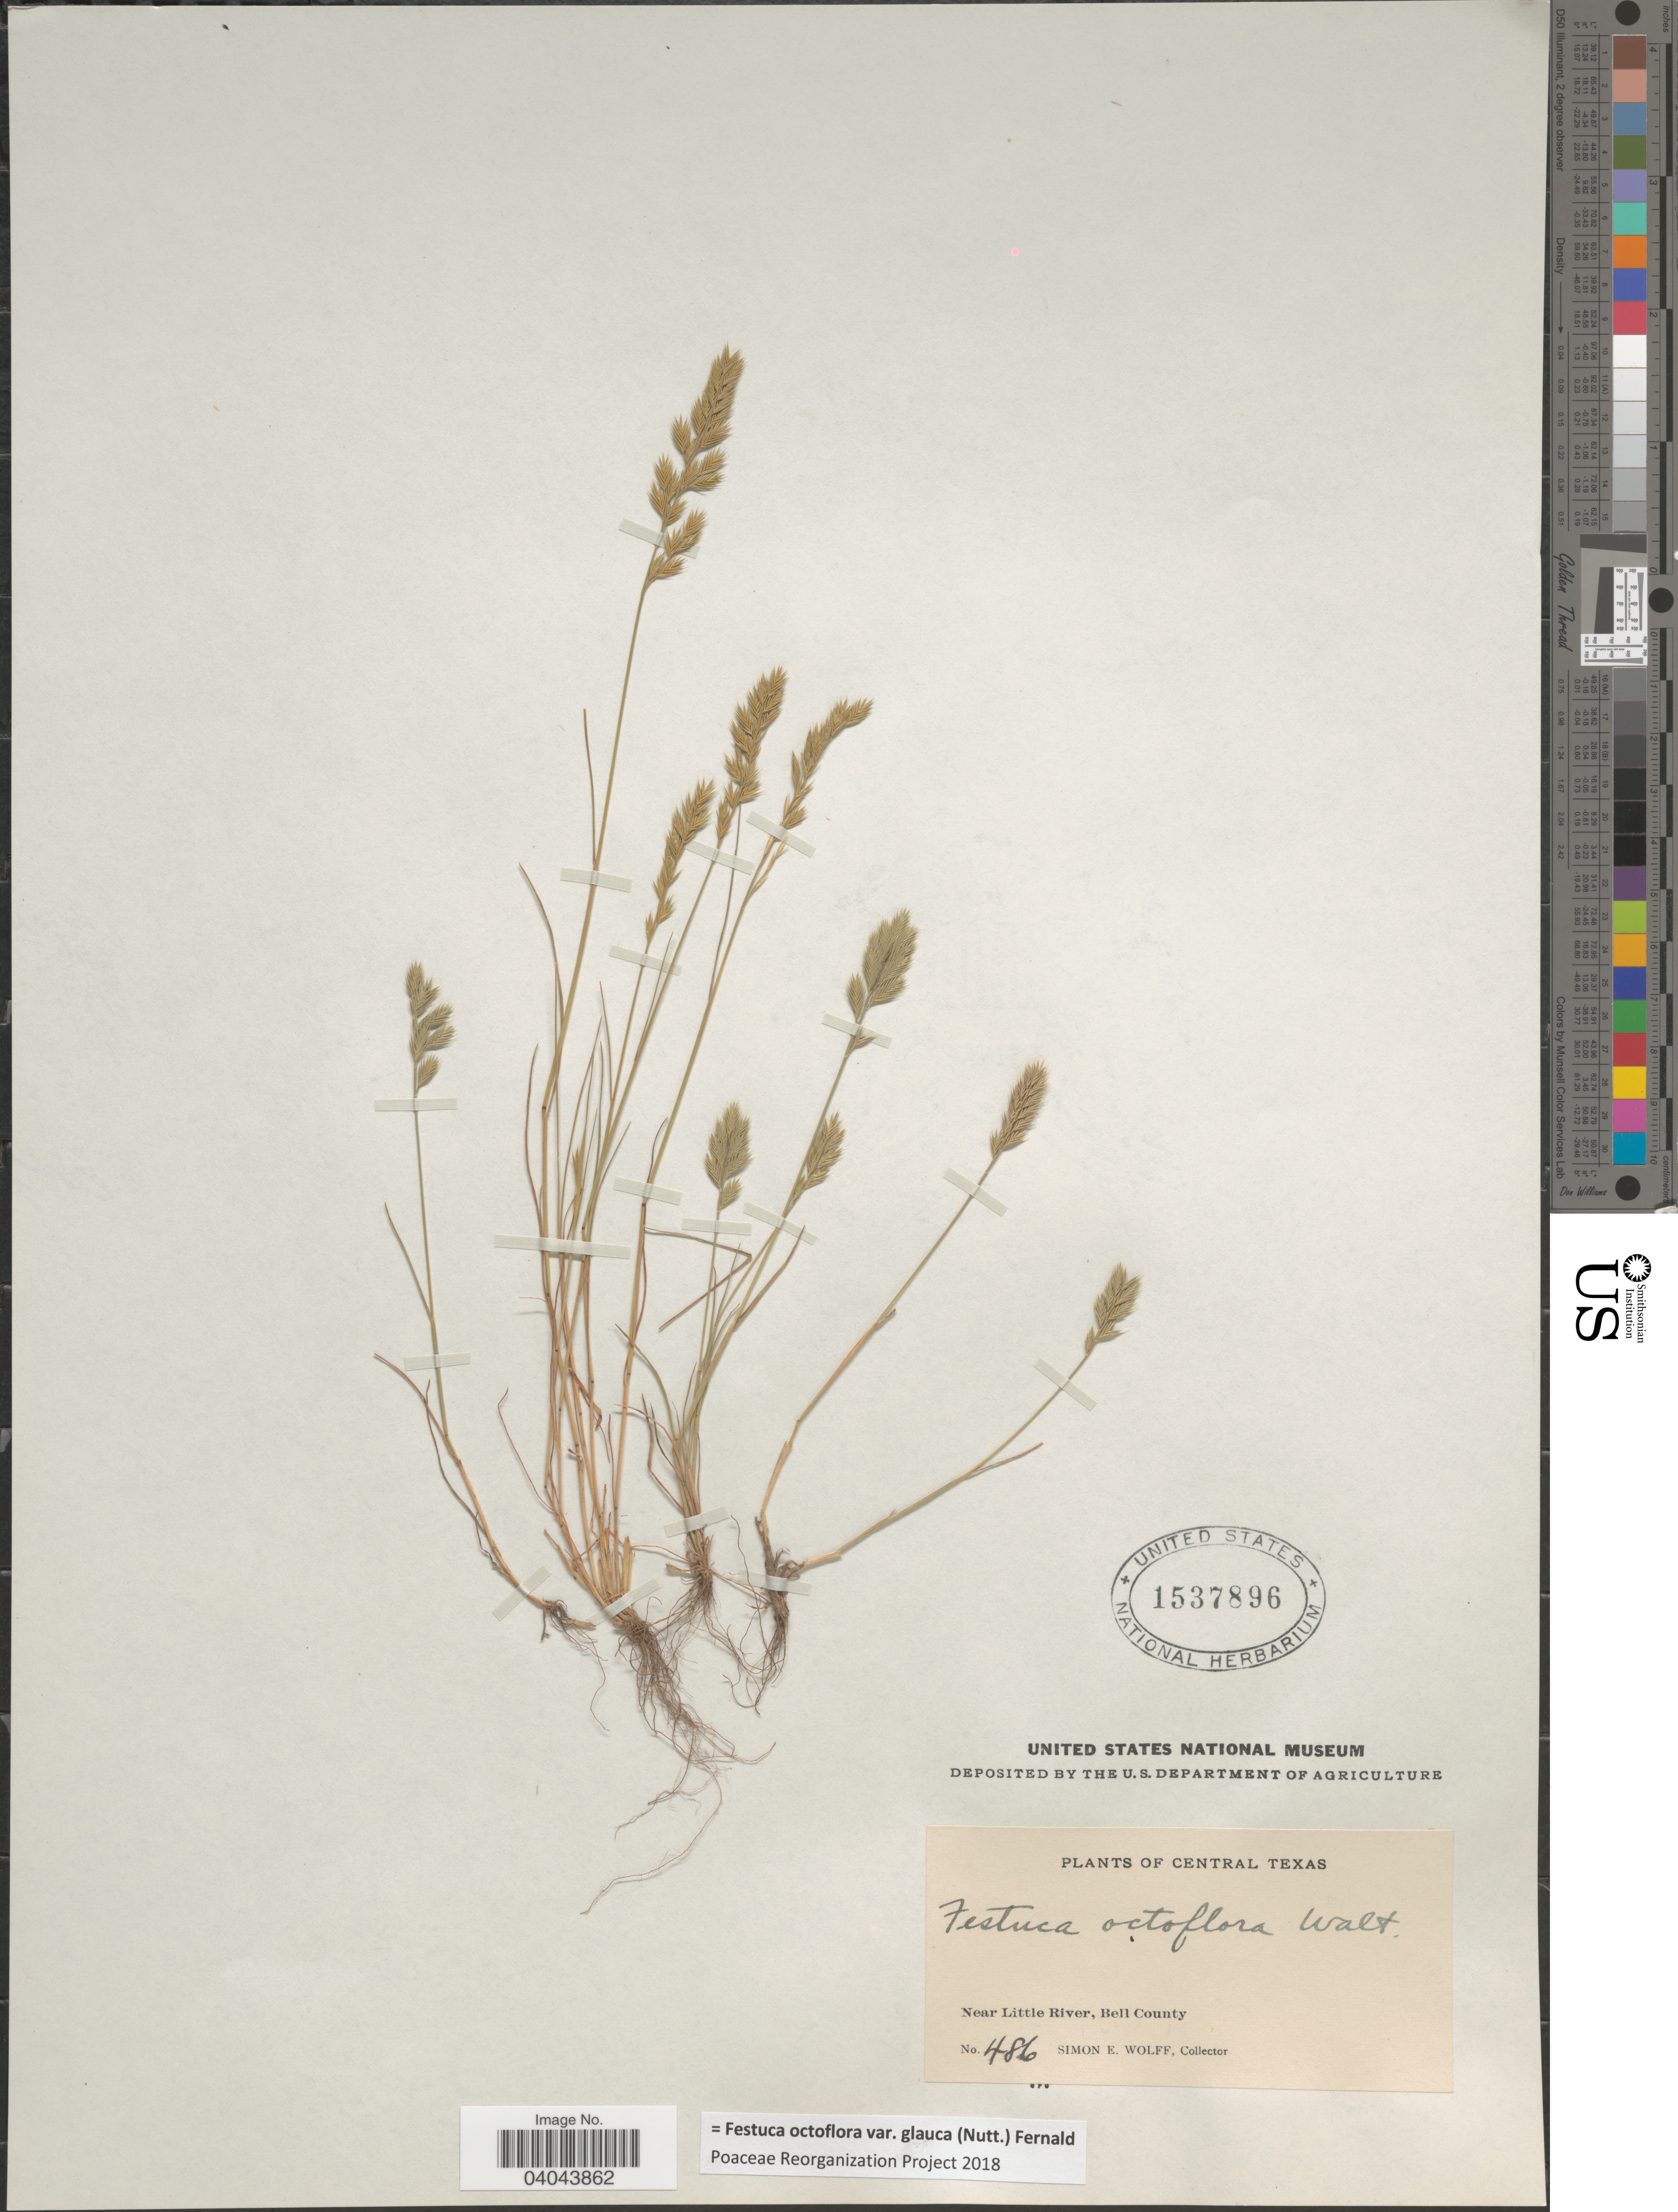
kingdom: Plantae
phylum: Tracheophyta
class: Liliopsida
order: Poales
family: Poaceae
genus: Festuca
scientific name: Festuca octoflora var. glauca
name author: (Nutt.) Fernald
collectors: S. E. Wolff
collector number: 486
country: United States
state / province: Texas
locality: Central Texas. Near Little River, Bell County.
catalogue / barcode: US 1537896